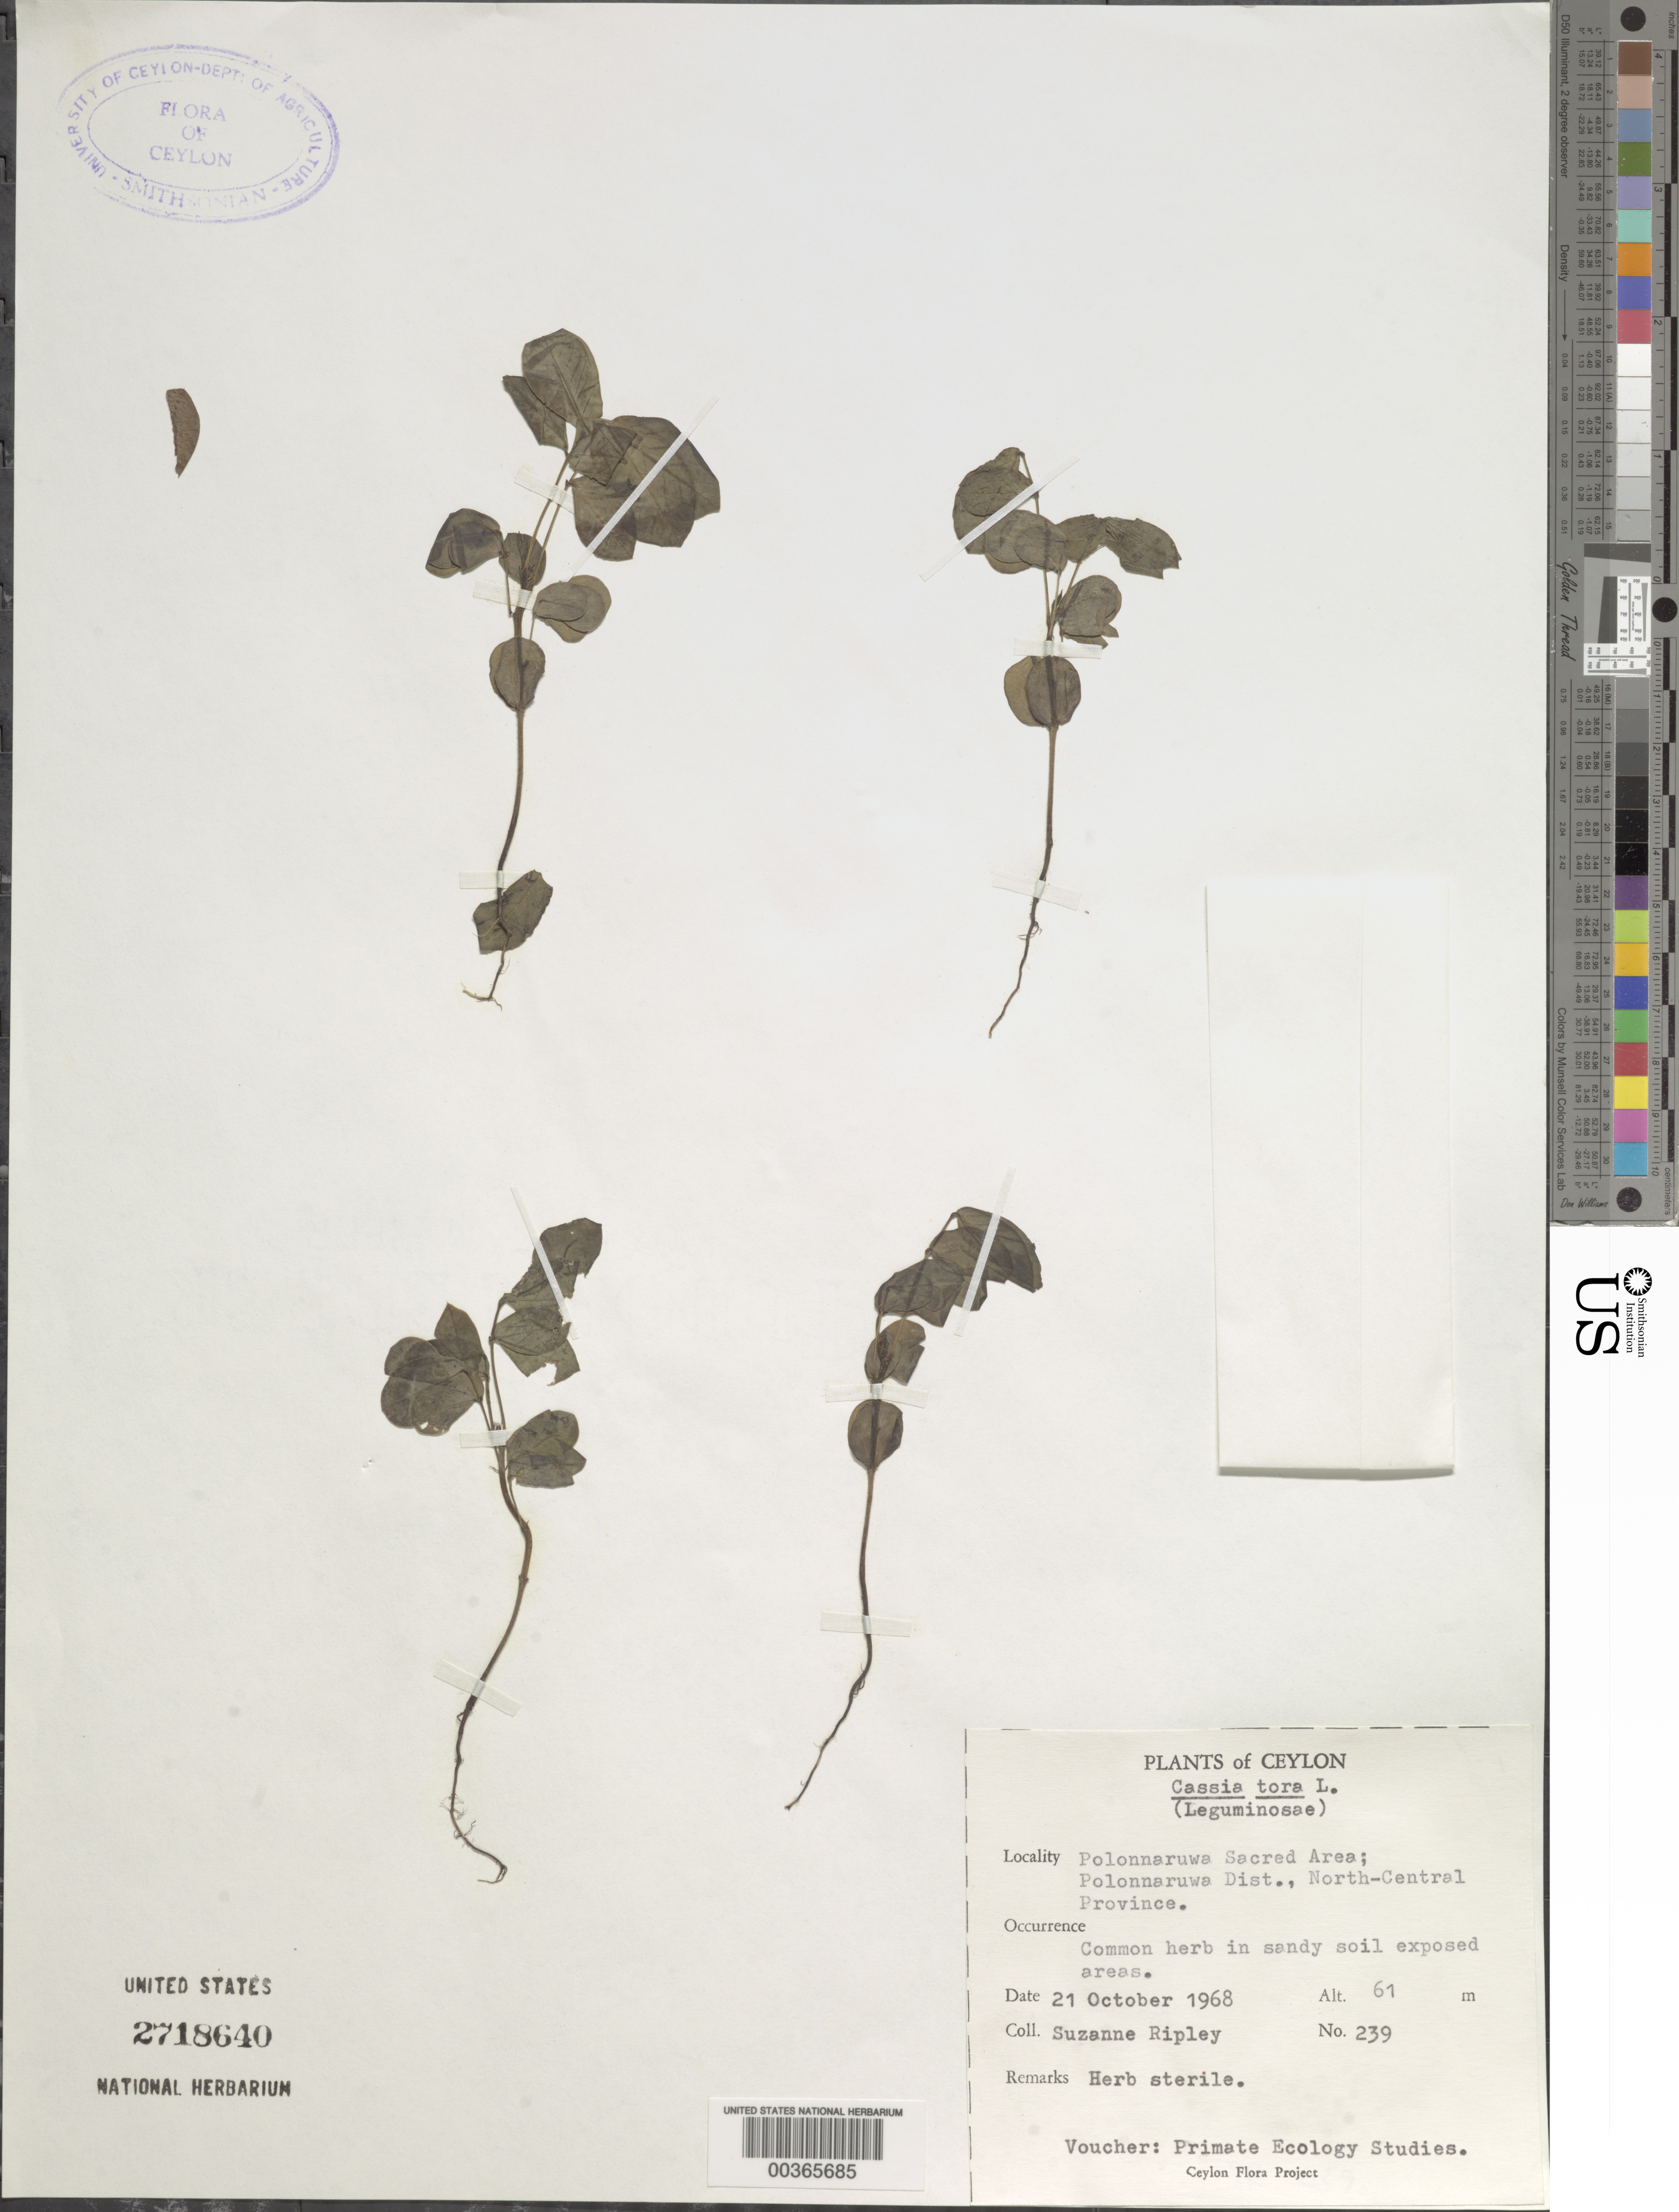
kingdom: Plantae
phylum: Tracheophyta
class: Magnoliopsida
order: Fabales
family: Fabaceae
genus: Senna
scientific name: Senna obtusifolia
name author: (L.) H.S. Irwin & Barneby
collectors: S. Ripley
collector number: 239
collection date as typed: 21 Oct 1968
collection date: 1968-10-21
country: Sri Lanka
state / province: North Central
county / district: Polonnaruwa Dist.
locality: Polonnaruwa sacred area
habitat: In sandy soil exposed areas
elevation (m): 61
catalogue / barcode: US 2718640